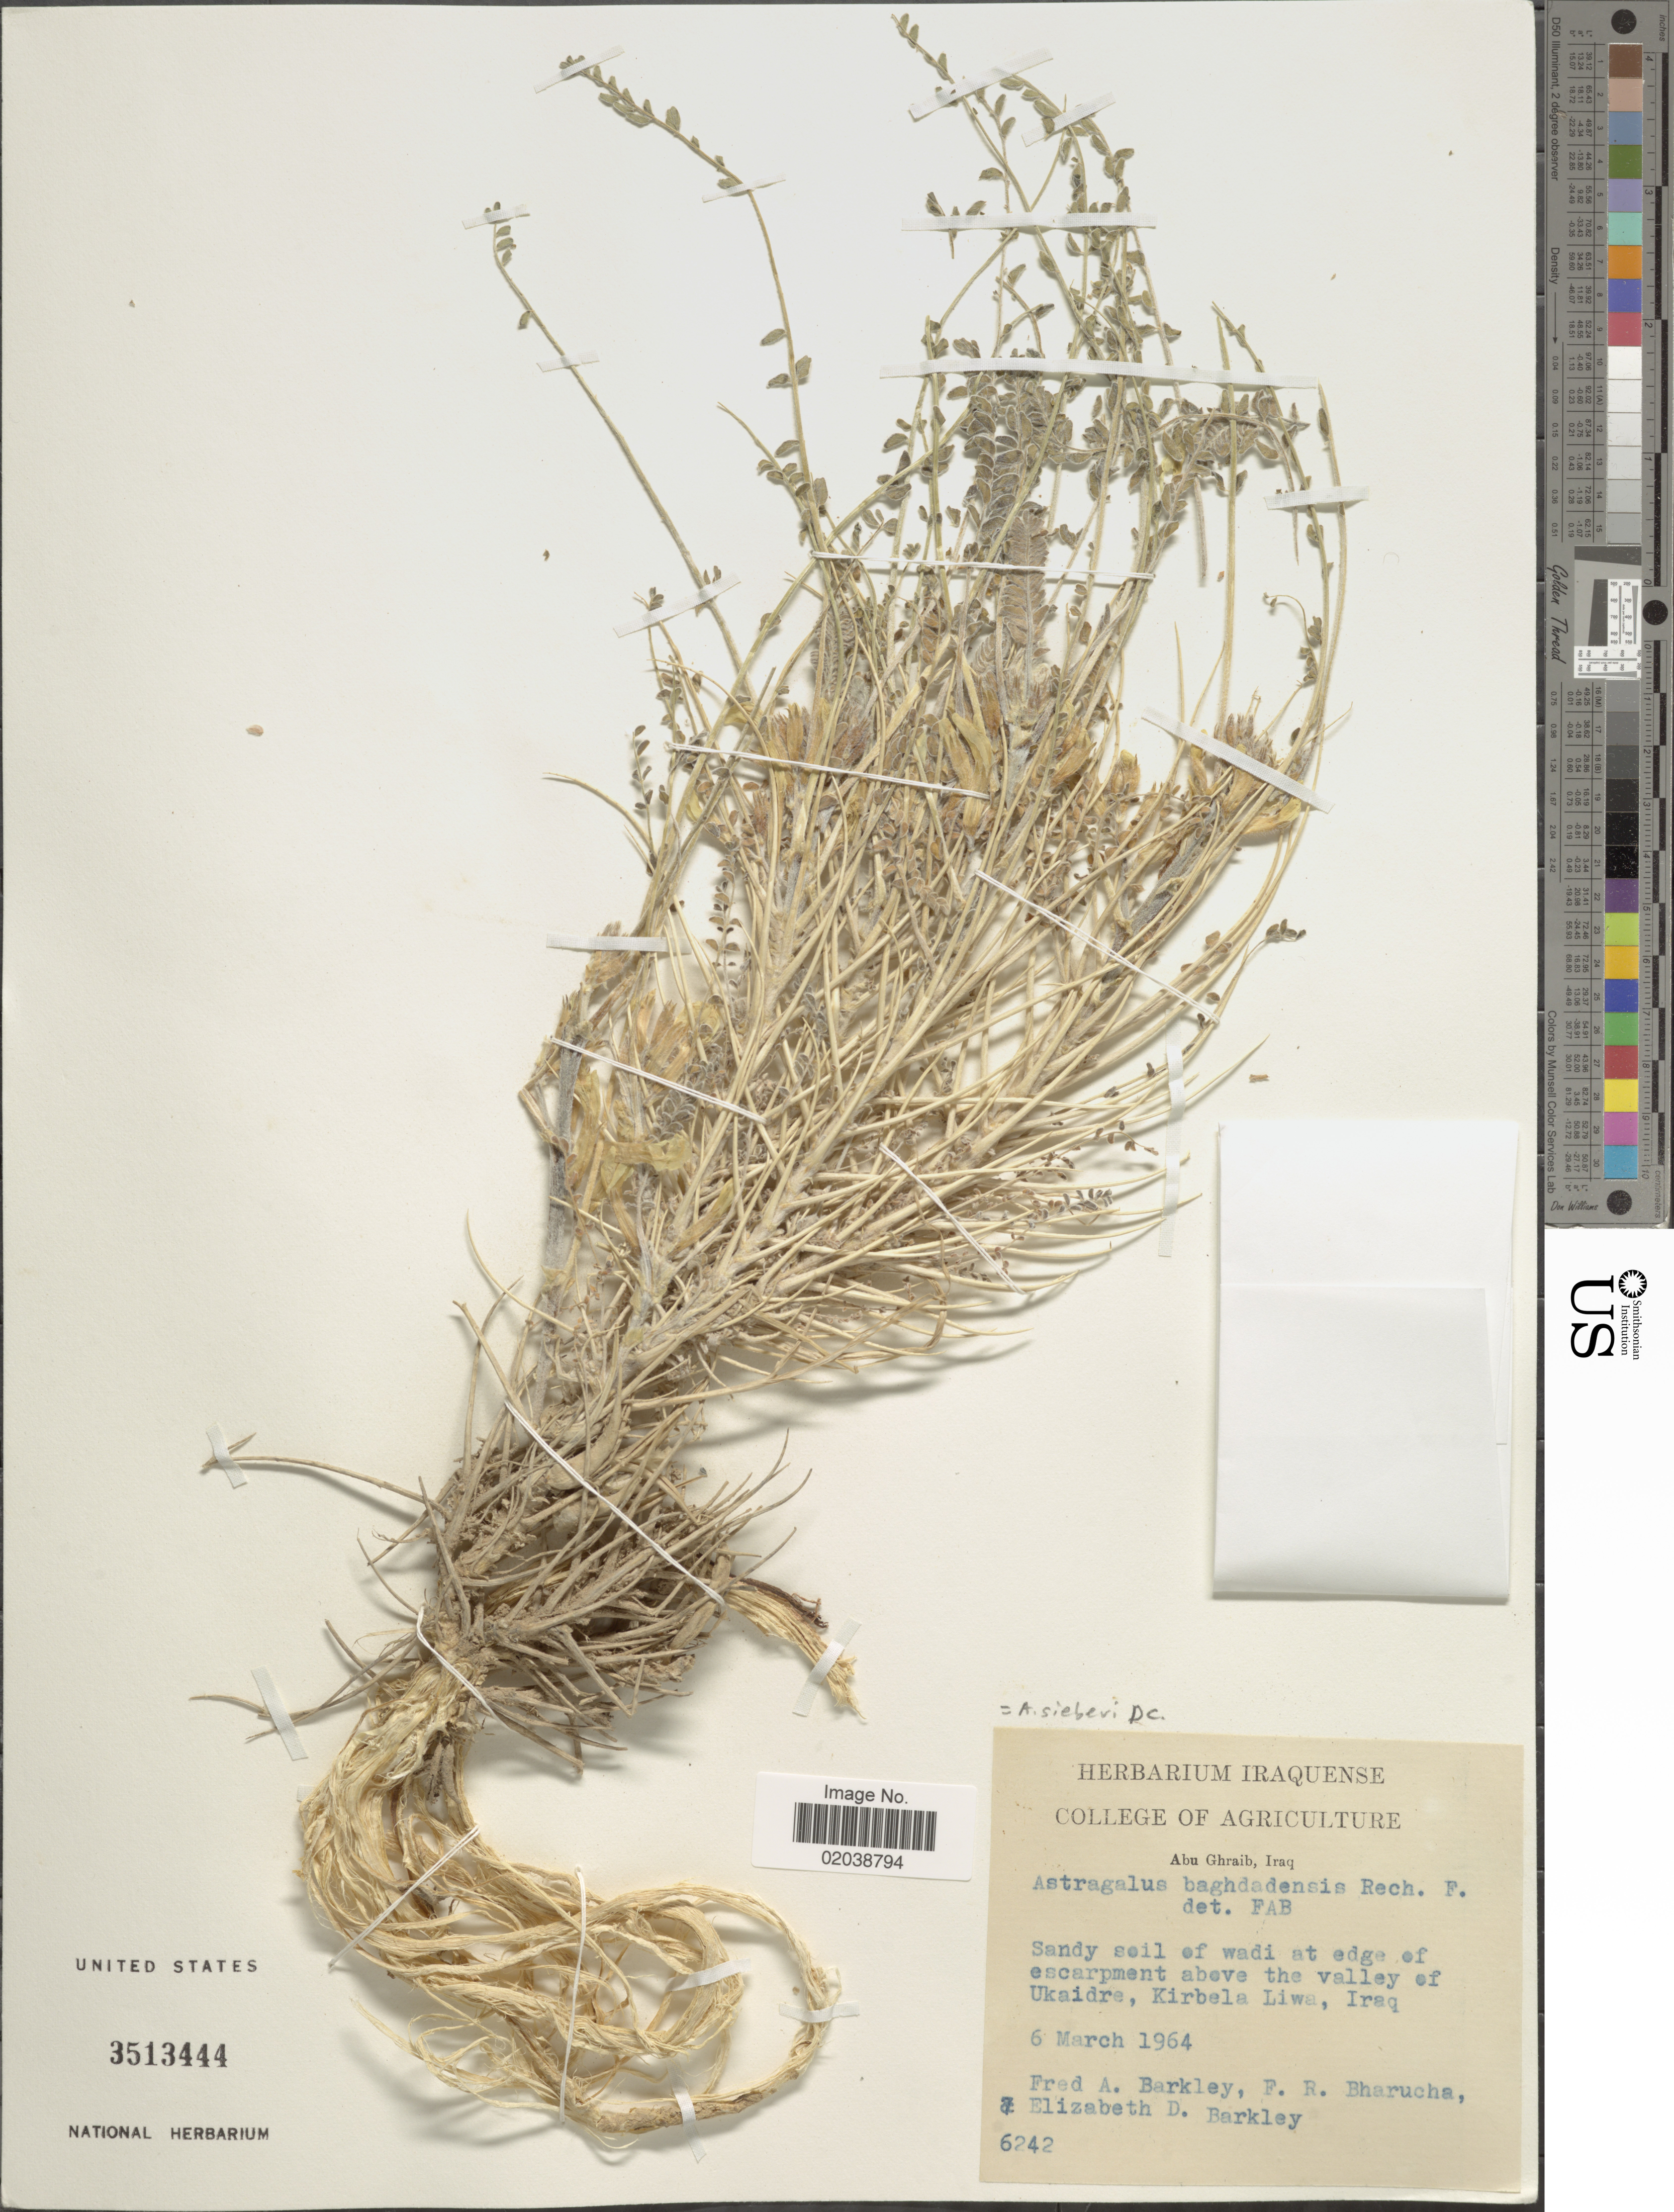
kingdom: Plantae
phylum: Tracheophyta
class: Magnoliopsida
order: Fabales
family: Fabaceae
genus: Astragalus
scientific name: Astragalus sieberi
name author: DC.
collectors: F. A. Barkley, F. Bharucha & E. D.Barkley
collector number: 6242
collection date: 1964-03-06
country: Iraq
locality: Sandy soil of wadu at edge of escarpment above the valley of Ukaidre, Kirbela Liwa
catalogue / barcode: US 3513444